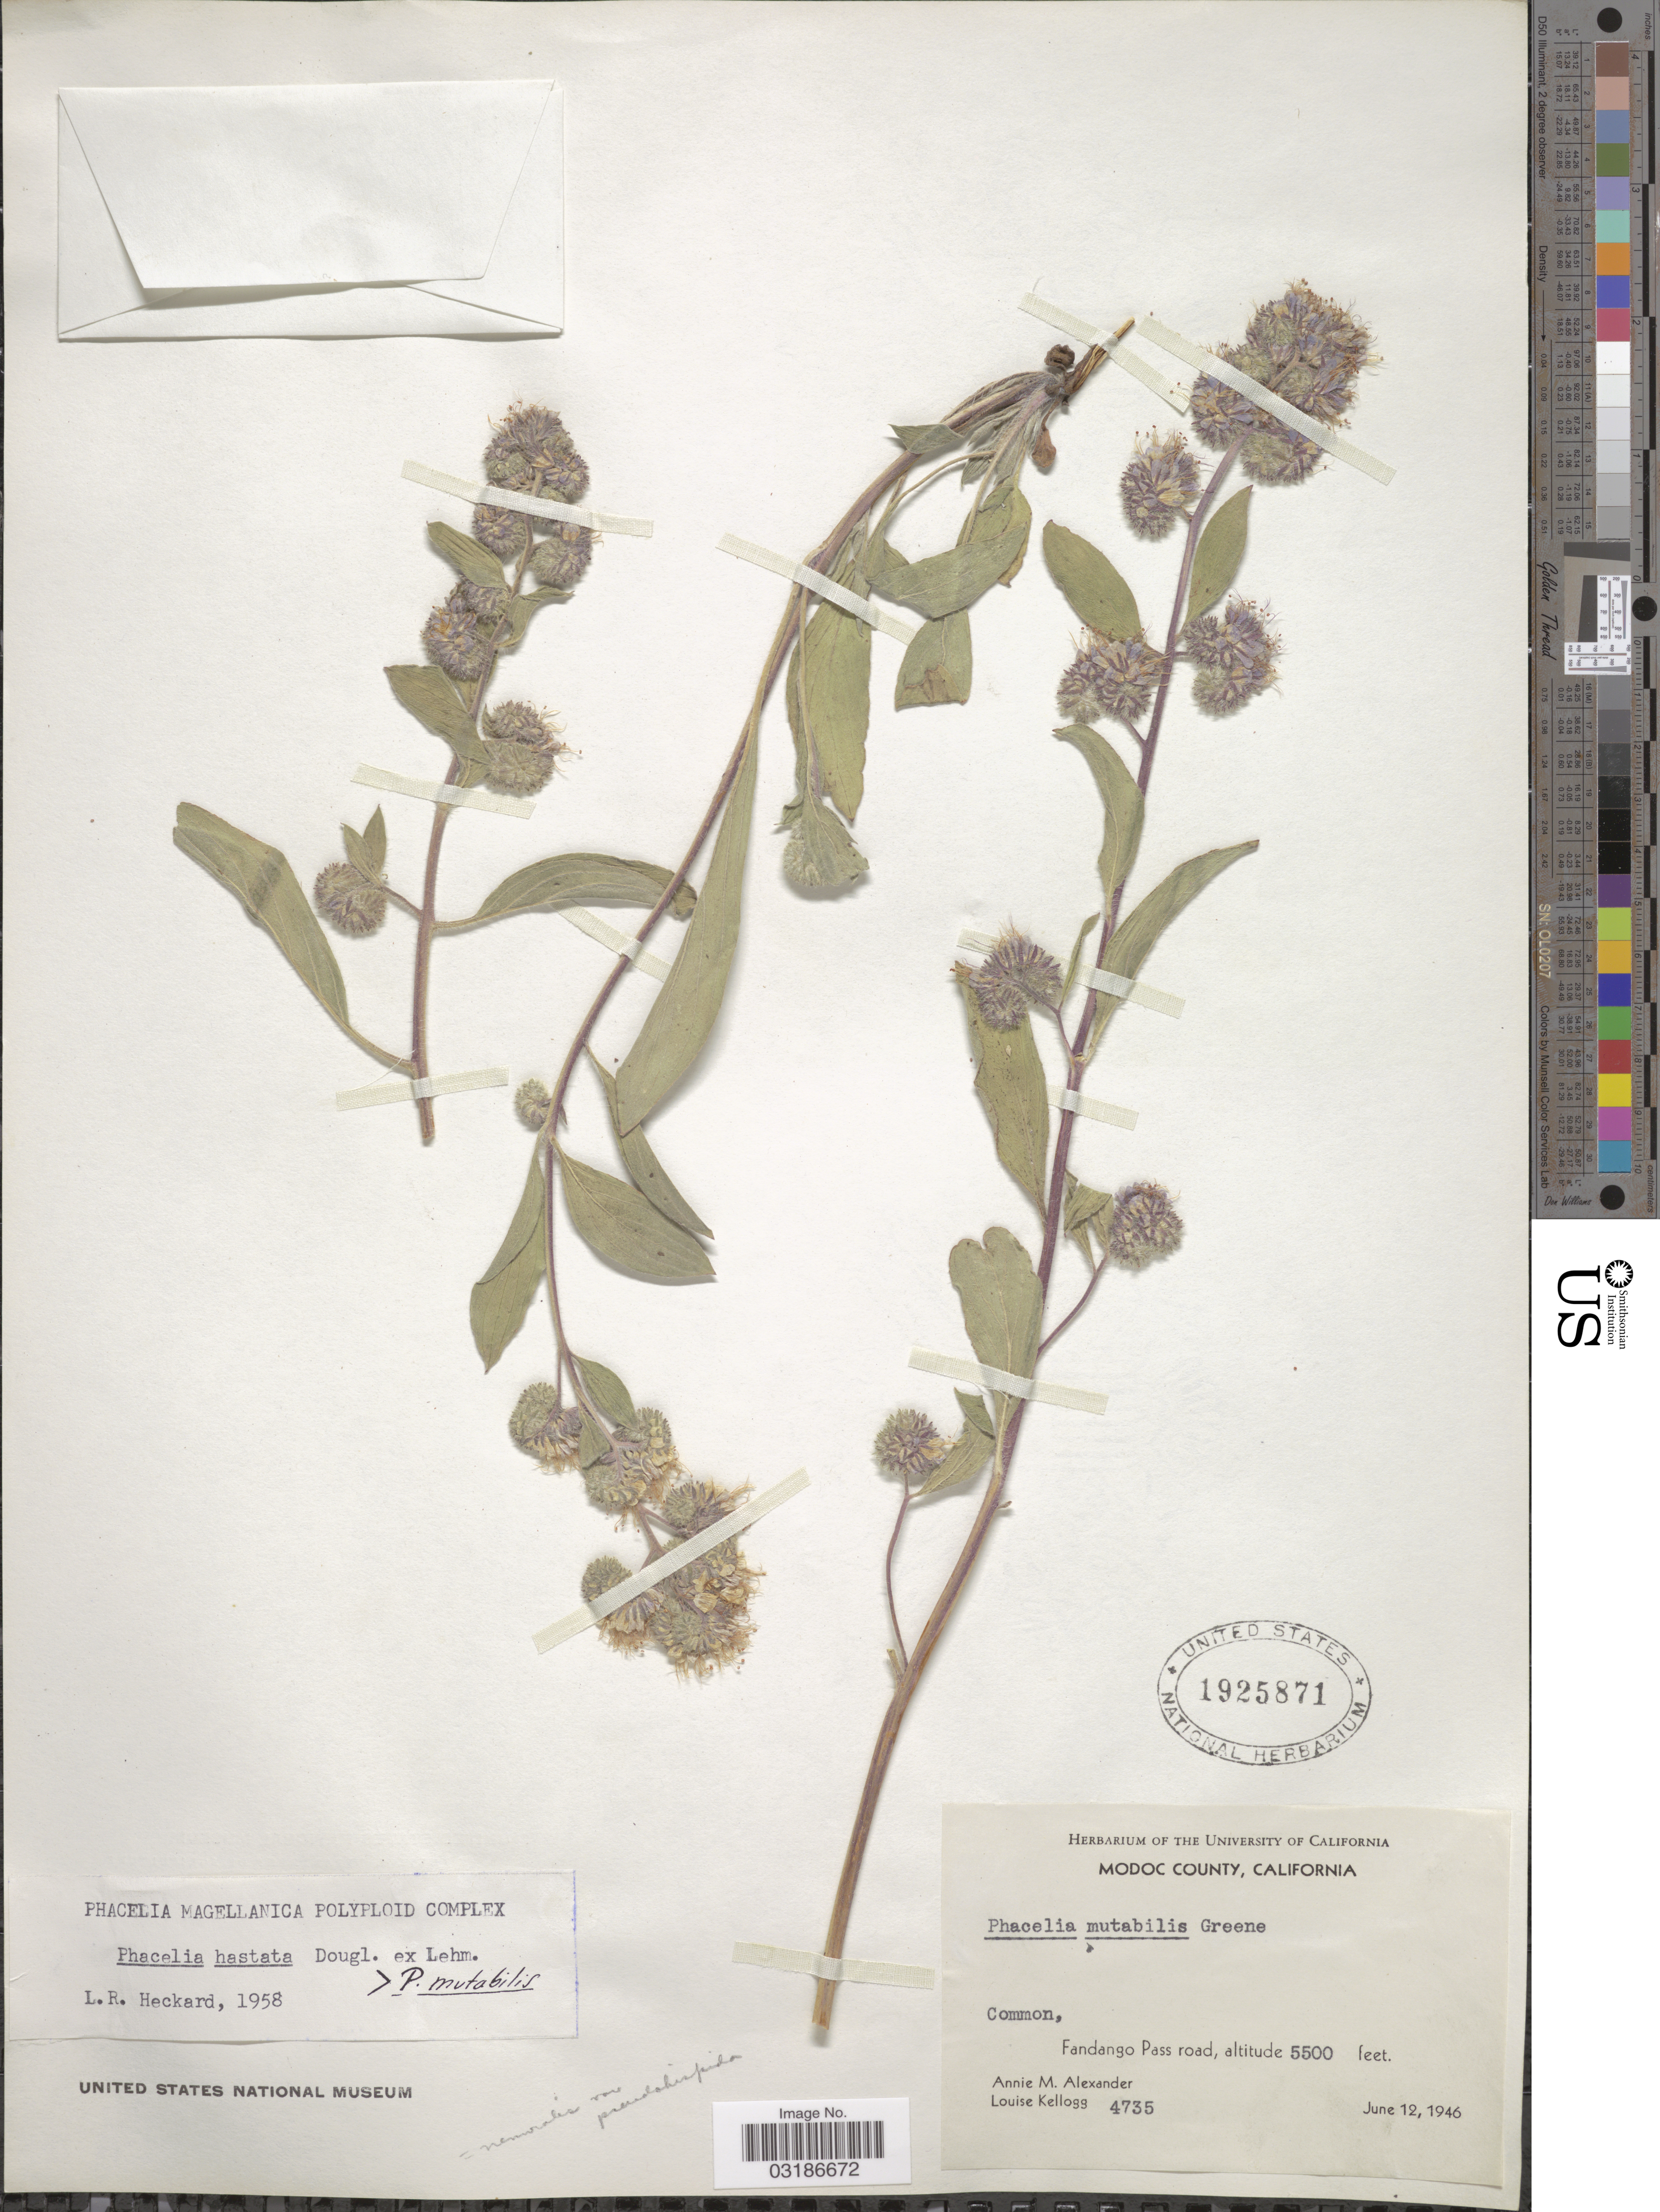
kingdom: Plantae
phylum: Tracheophyta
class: Magnoliopsida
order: Boraginales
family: Hydrophyllaceae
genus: Phacelia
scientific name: Phacelia hastata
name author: Douglas ex Lehm.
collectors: A. M. Alexander & L. Kellogg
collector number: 4735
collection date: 1946-06-12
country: United States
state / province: California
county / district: Modoc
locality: Modoc County, California, Fandanga Pass road.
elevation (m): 1676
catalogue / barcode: US 1925871